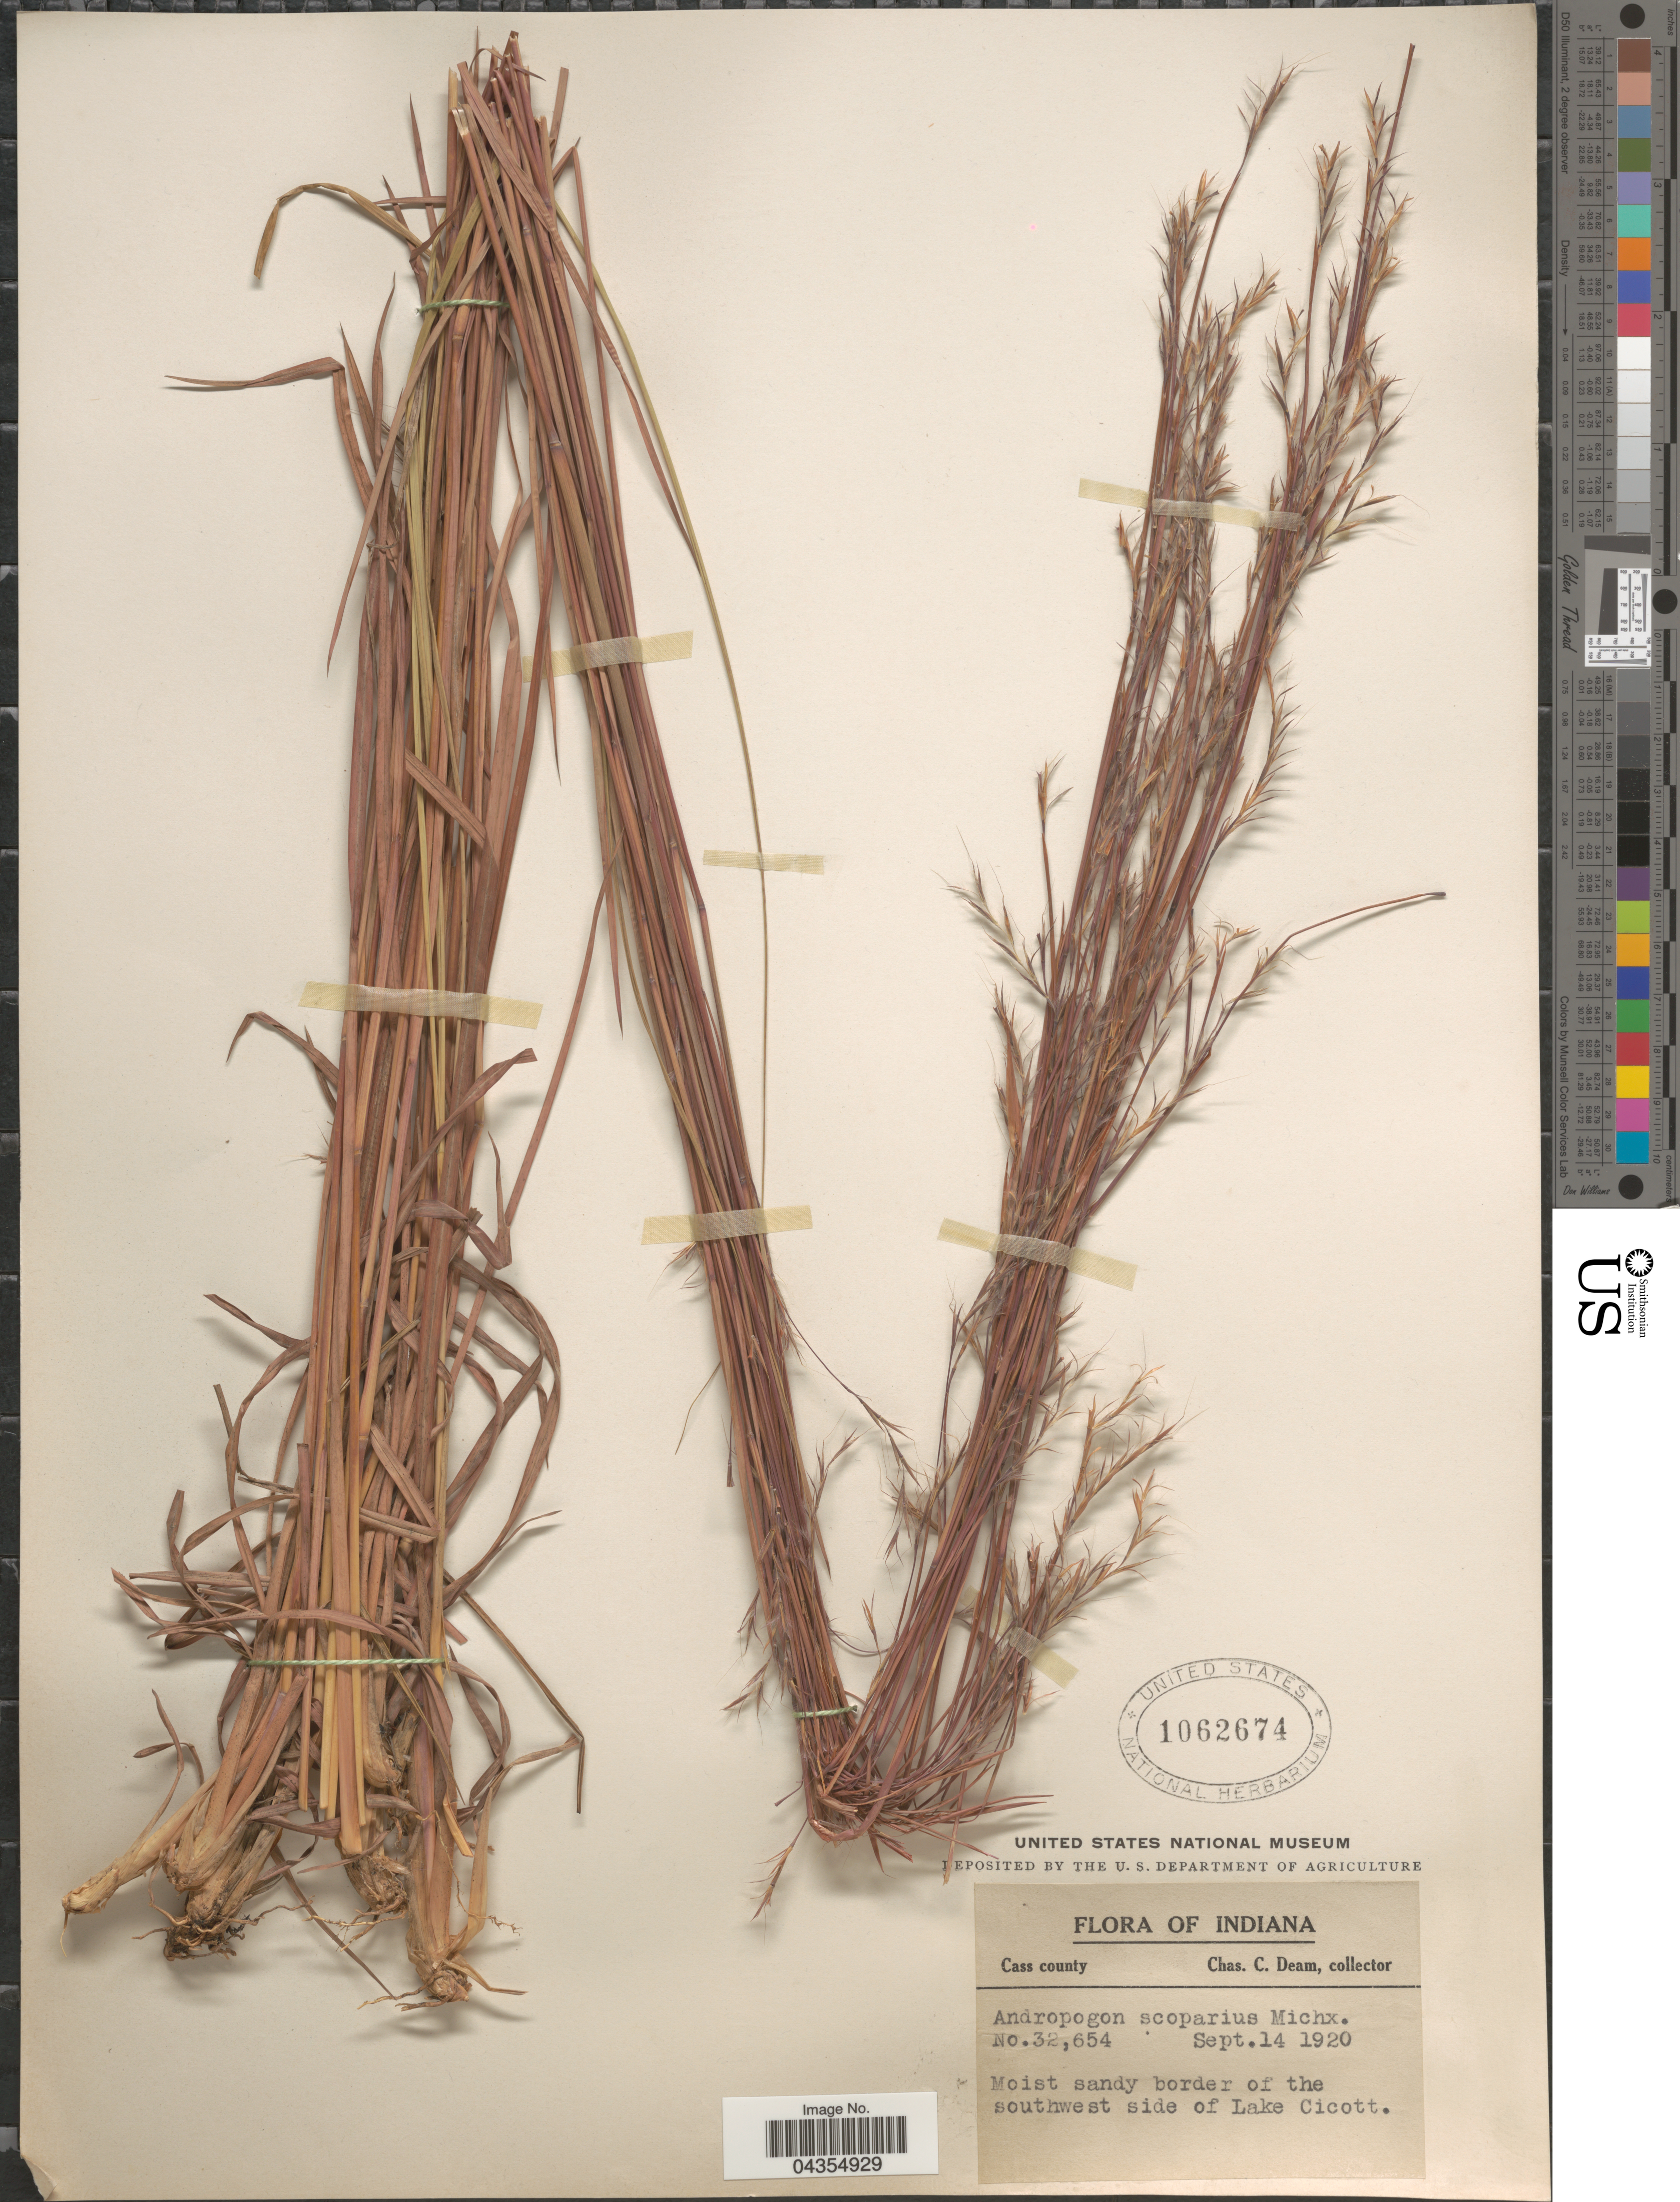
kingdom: Plantae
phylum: Tracheophyta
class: Liliopsida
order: Poales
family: Poaceae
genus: Schizachyrium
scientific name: Schizachyrium sanguineum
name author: (Retz.) Alston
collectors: C. C. Deam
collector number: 32654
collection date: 1920-09-14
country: United States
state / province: Indiana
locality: Cass county. Border of the southwest side of Lake Cicott.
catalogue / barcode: US 1062674